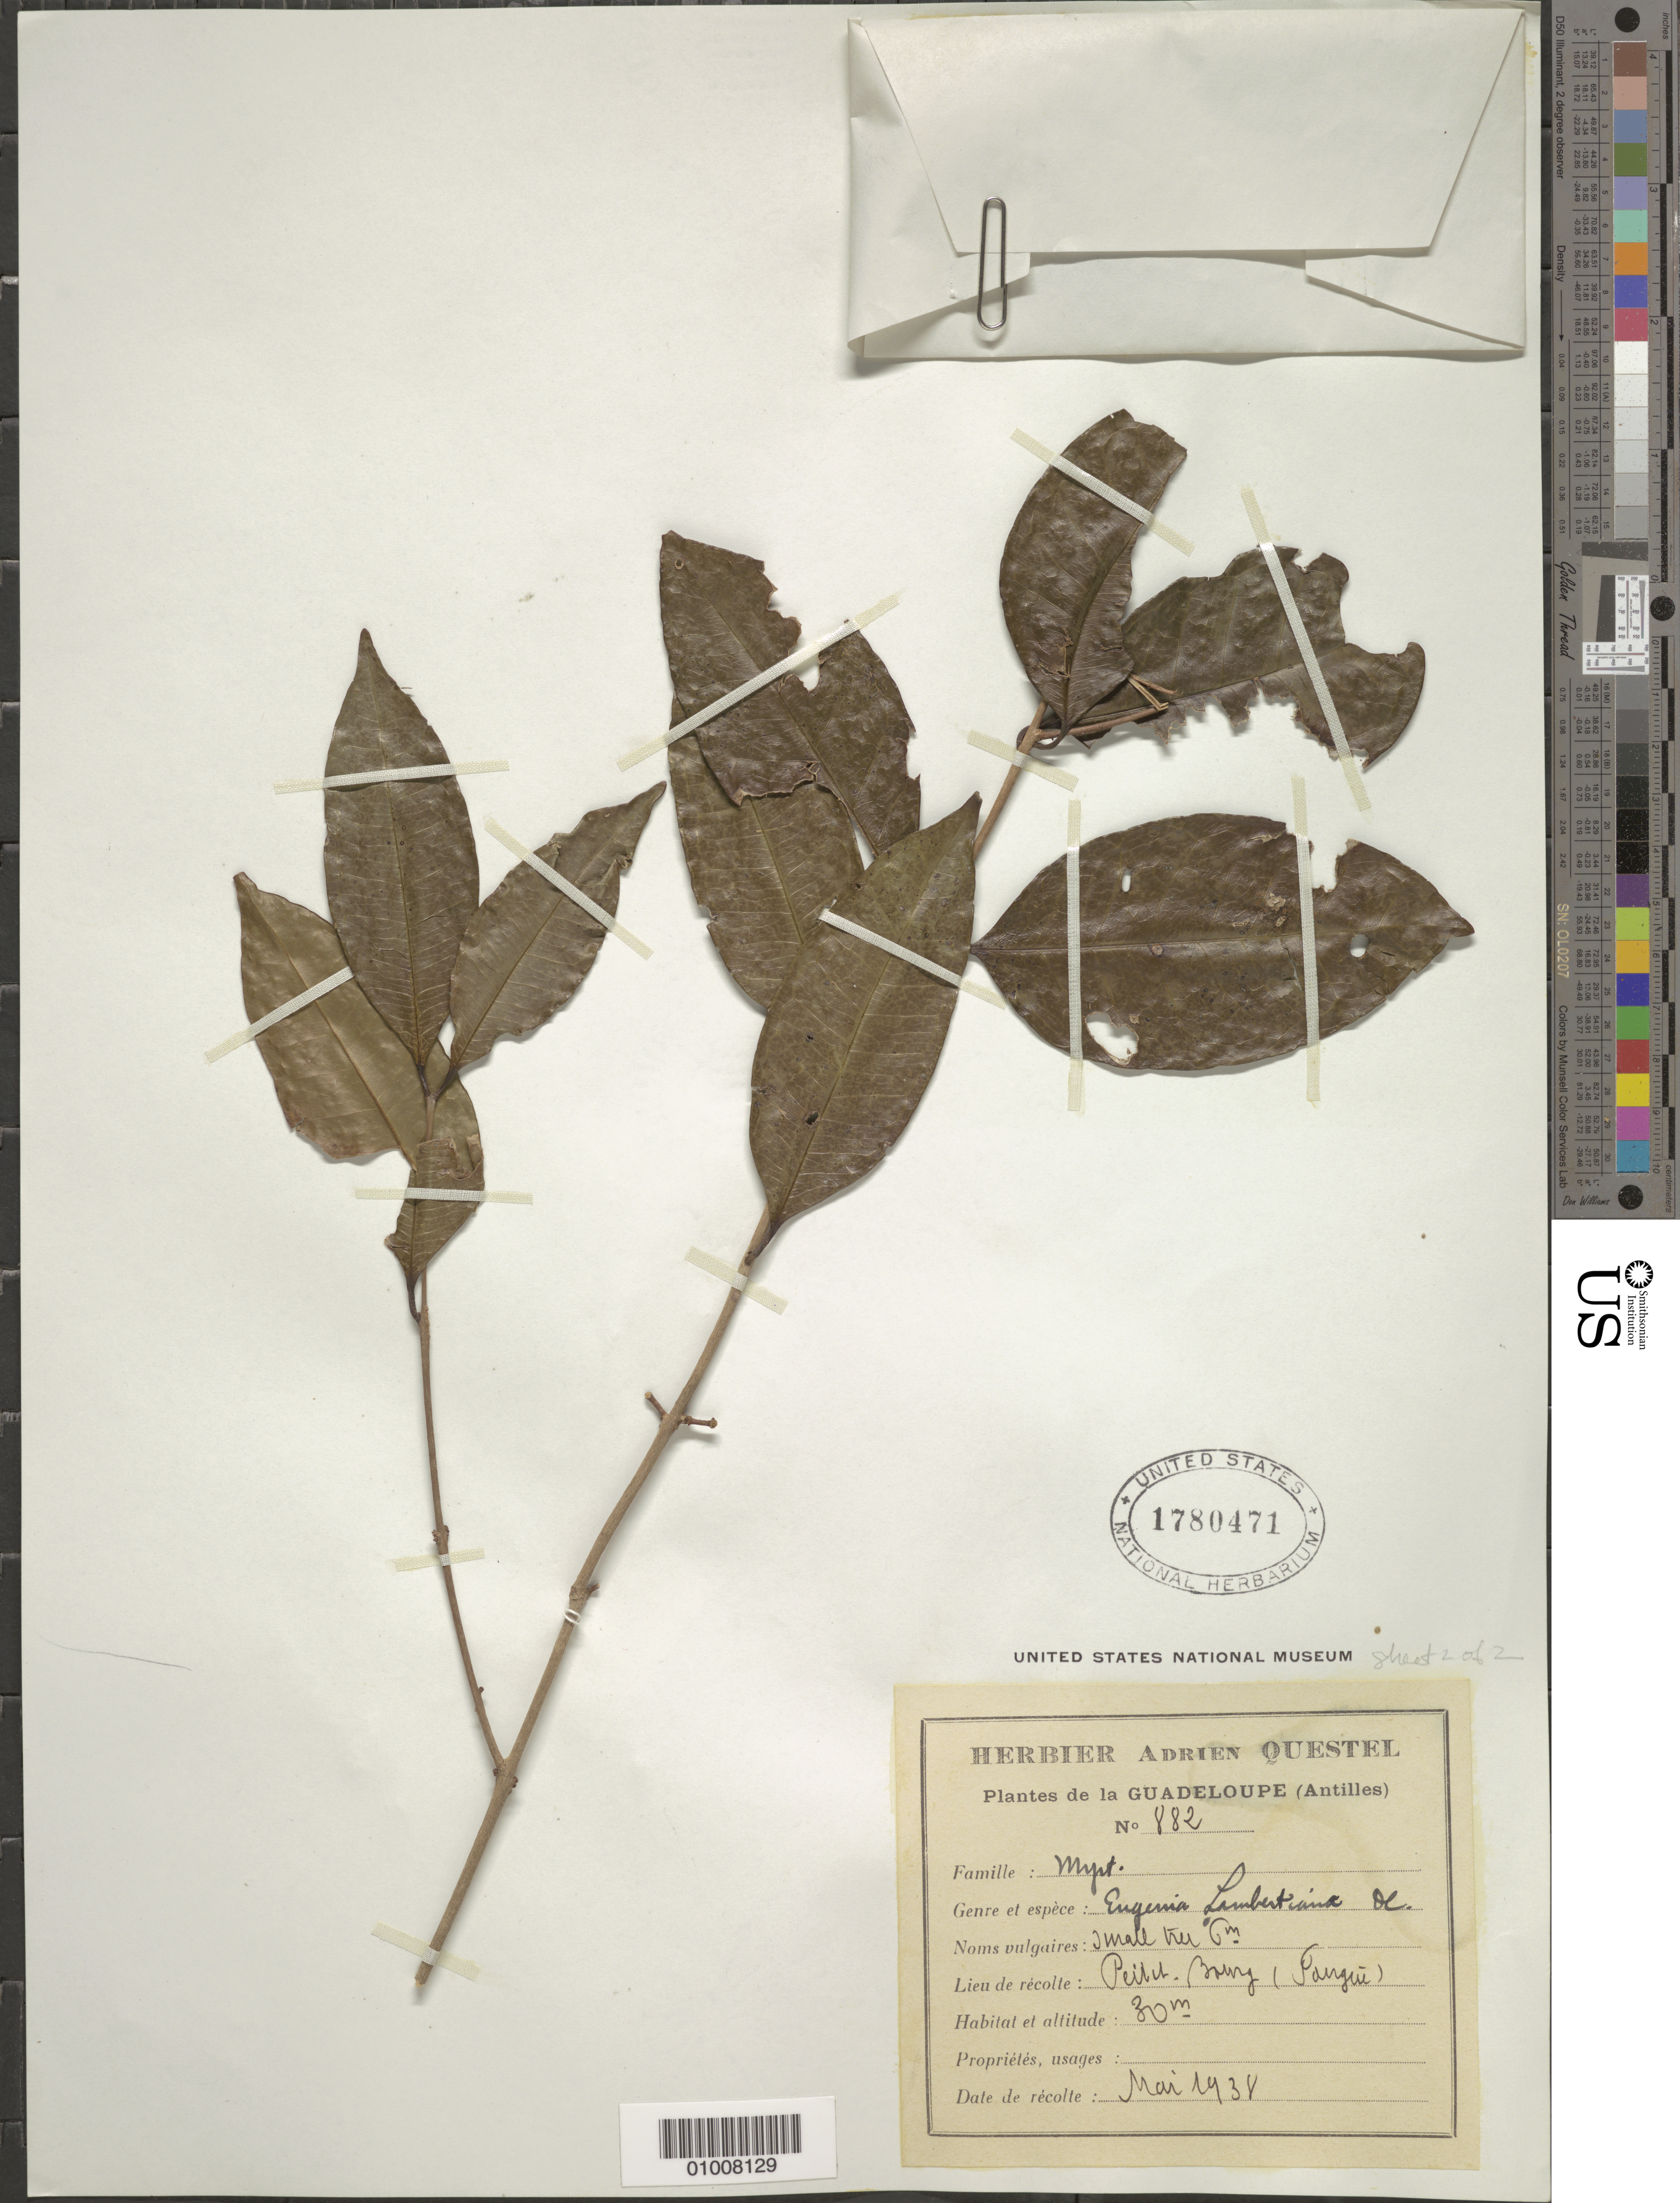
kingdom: Plantae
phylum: Tracheophyta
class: Magnoliopsida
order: Myrtales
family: Myrtaceae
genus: Eugenia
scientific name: Eugenia lambertiana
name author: DC.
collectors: A. Questel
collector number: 882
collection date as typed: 04 May 1938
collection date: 1938-05-04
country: Guadeloupe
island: Basse Terre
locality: Petit-Bourg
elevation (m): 30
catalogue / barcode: US 1780471